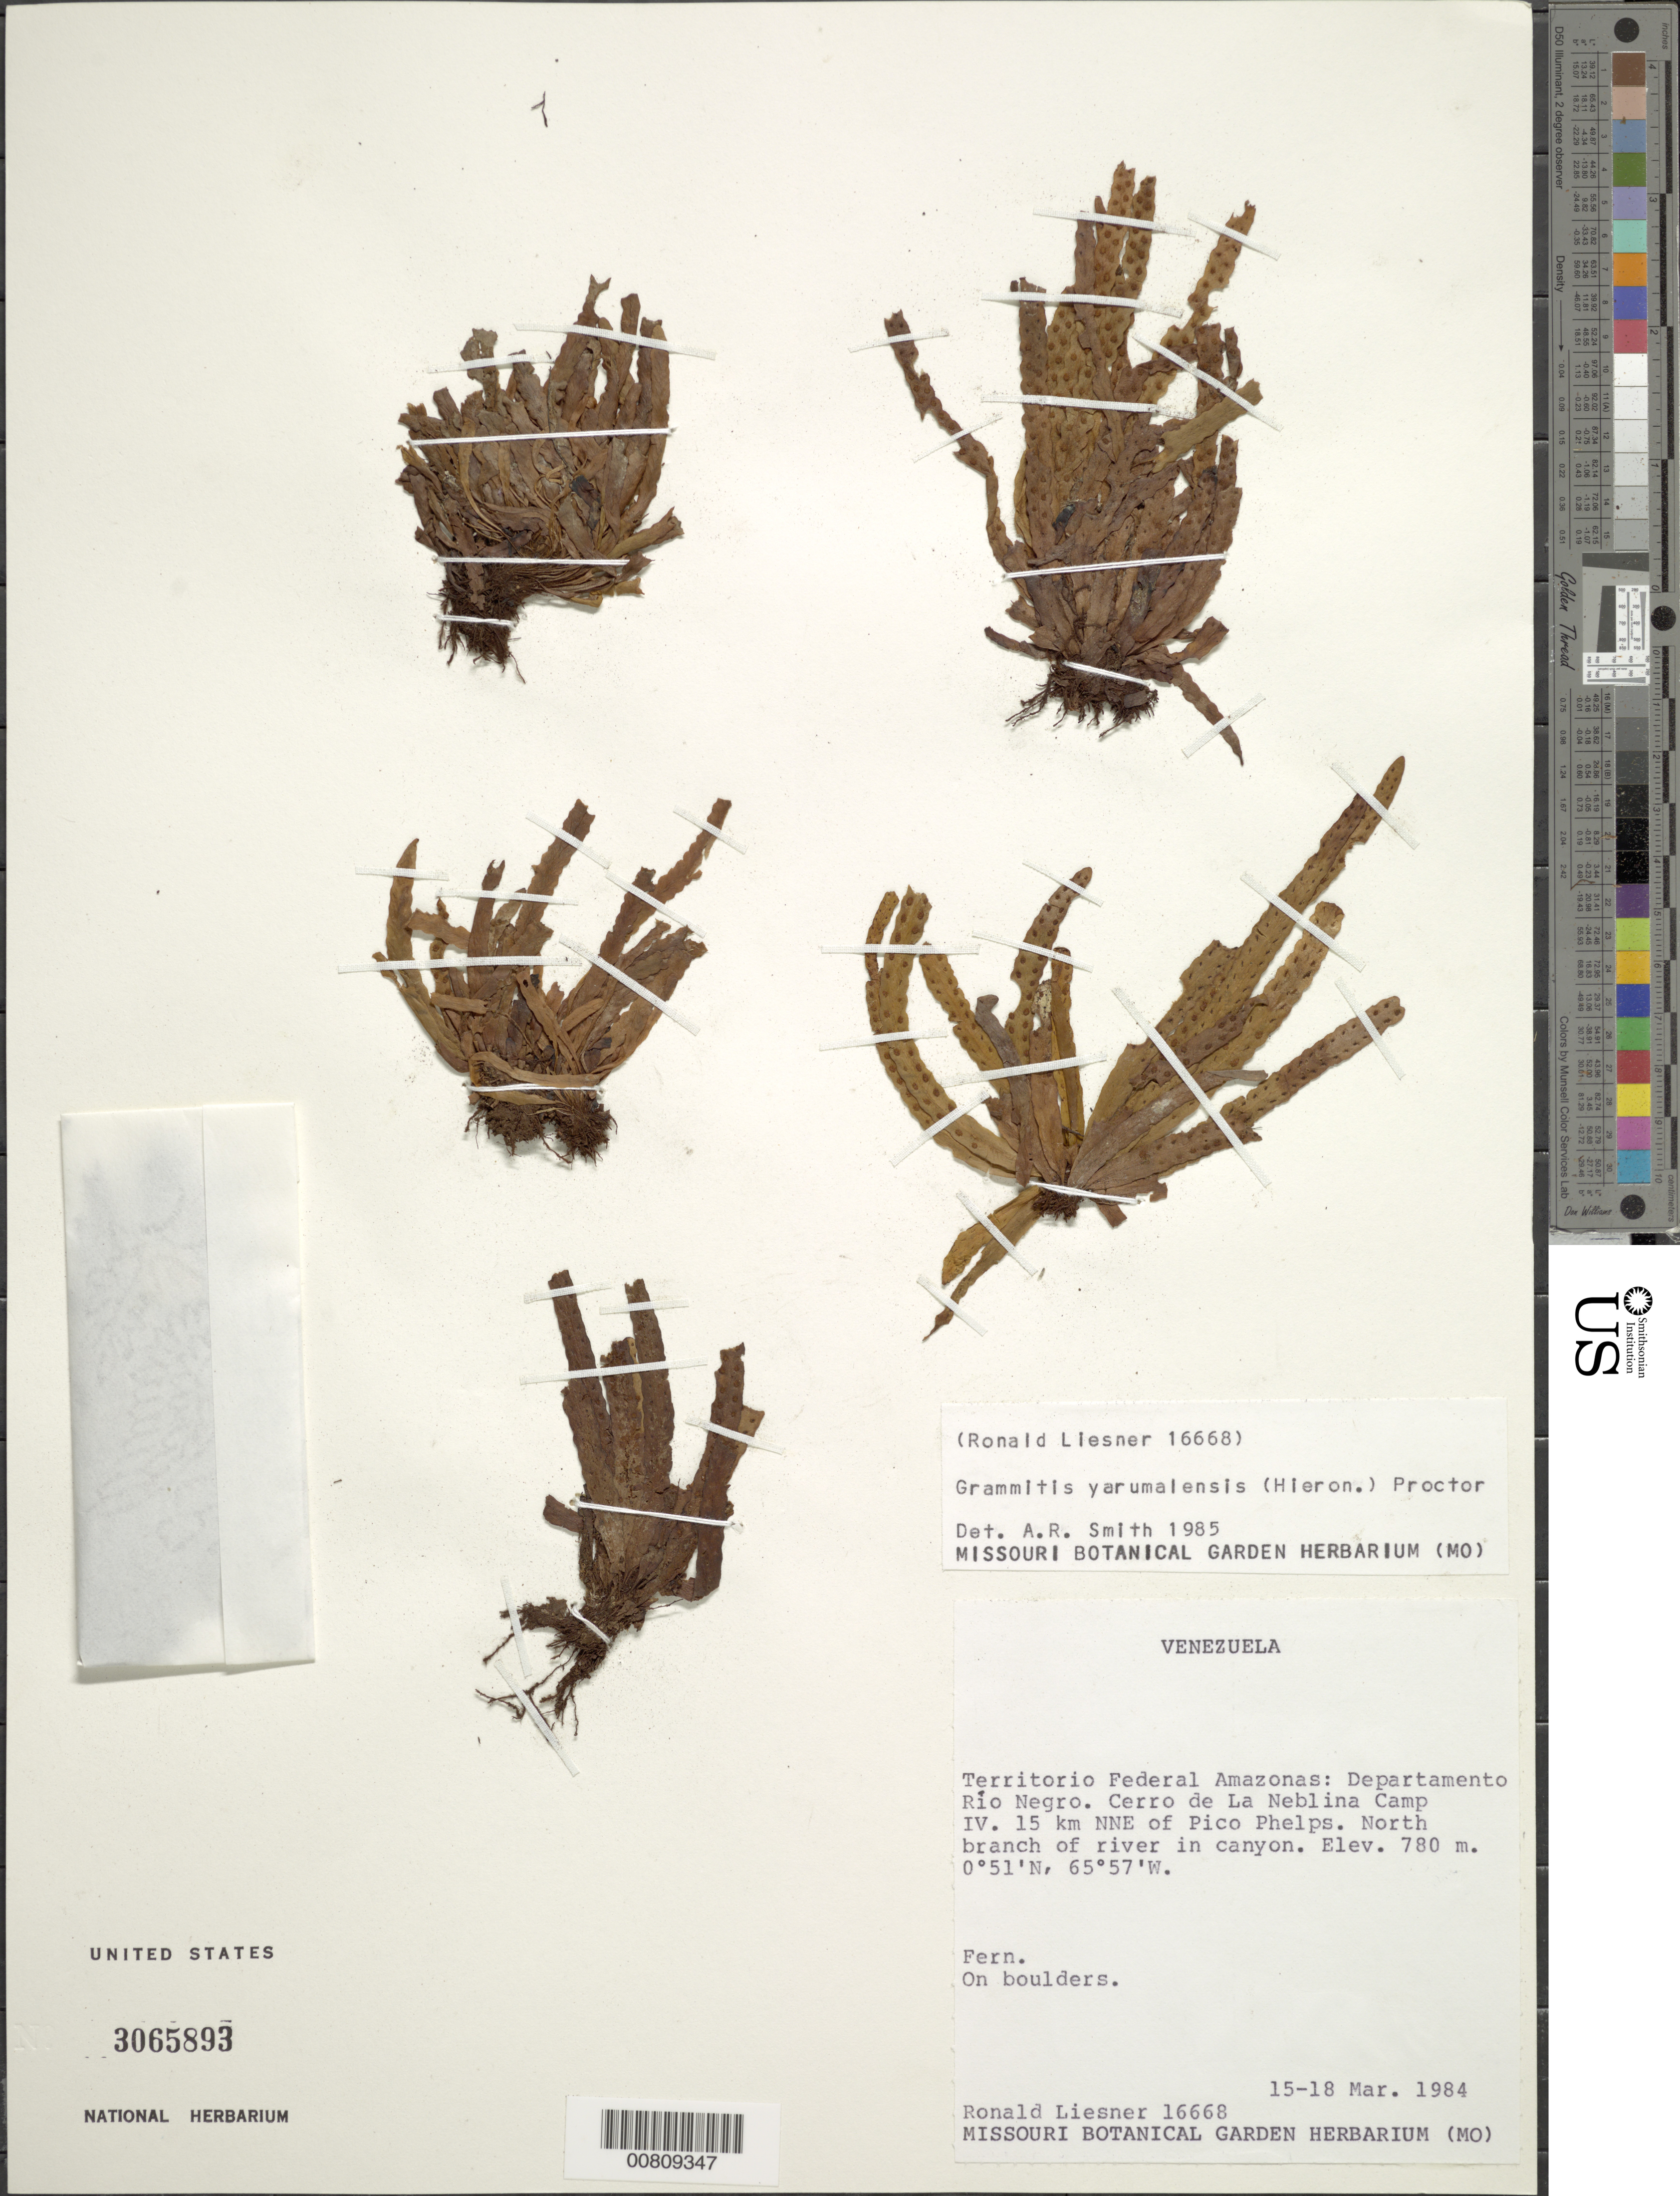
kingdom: Plantae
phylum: Tracheophyta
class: Polypodiopsida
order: Polypodiales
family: Polypodiaceae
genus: Enterosora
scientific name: Enterosora parietina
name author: (Klotzsch) L.E. Bishop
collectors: R. L. Liesner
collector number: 16668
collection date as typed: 15-Mar-84 to 18-Mar-84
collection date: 1984-03-15/1984-03-18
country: Venezuela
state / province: Amazonas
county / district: Río Negro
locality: Cerro de La Neblina Camp IV, 15 km NNE of Pico Phelps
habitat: North branch of river in canyon; on boulders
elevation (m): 780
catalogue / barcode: US 3065893